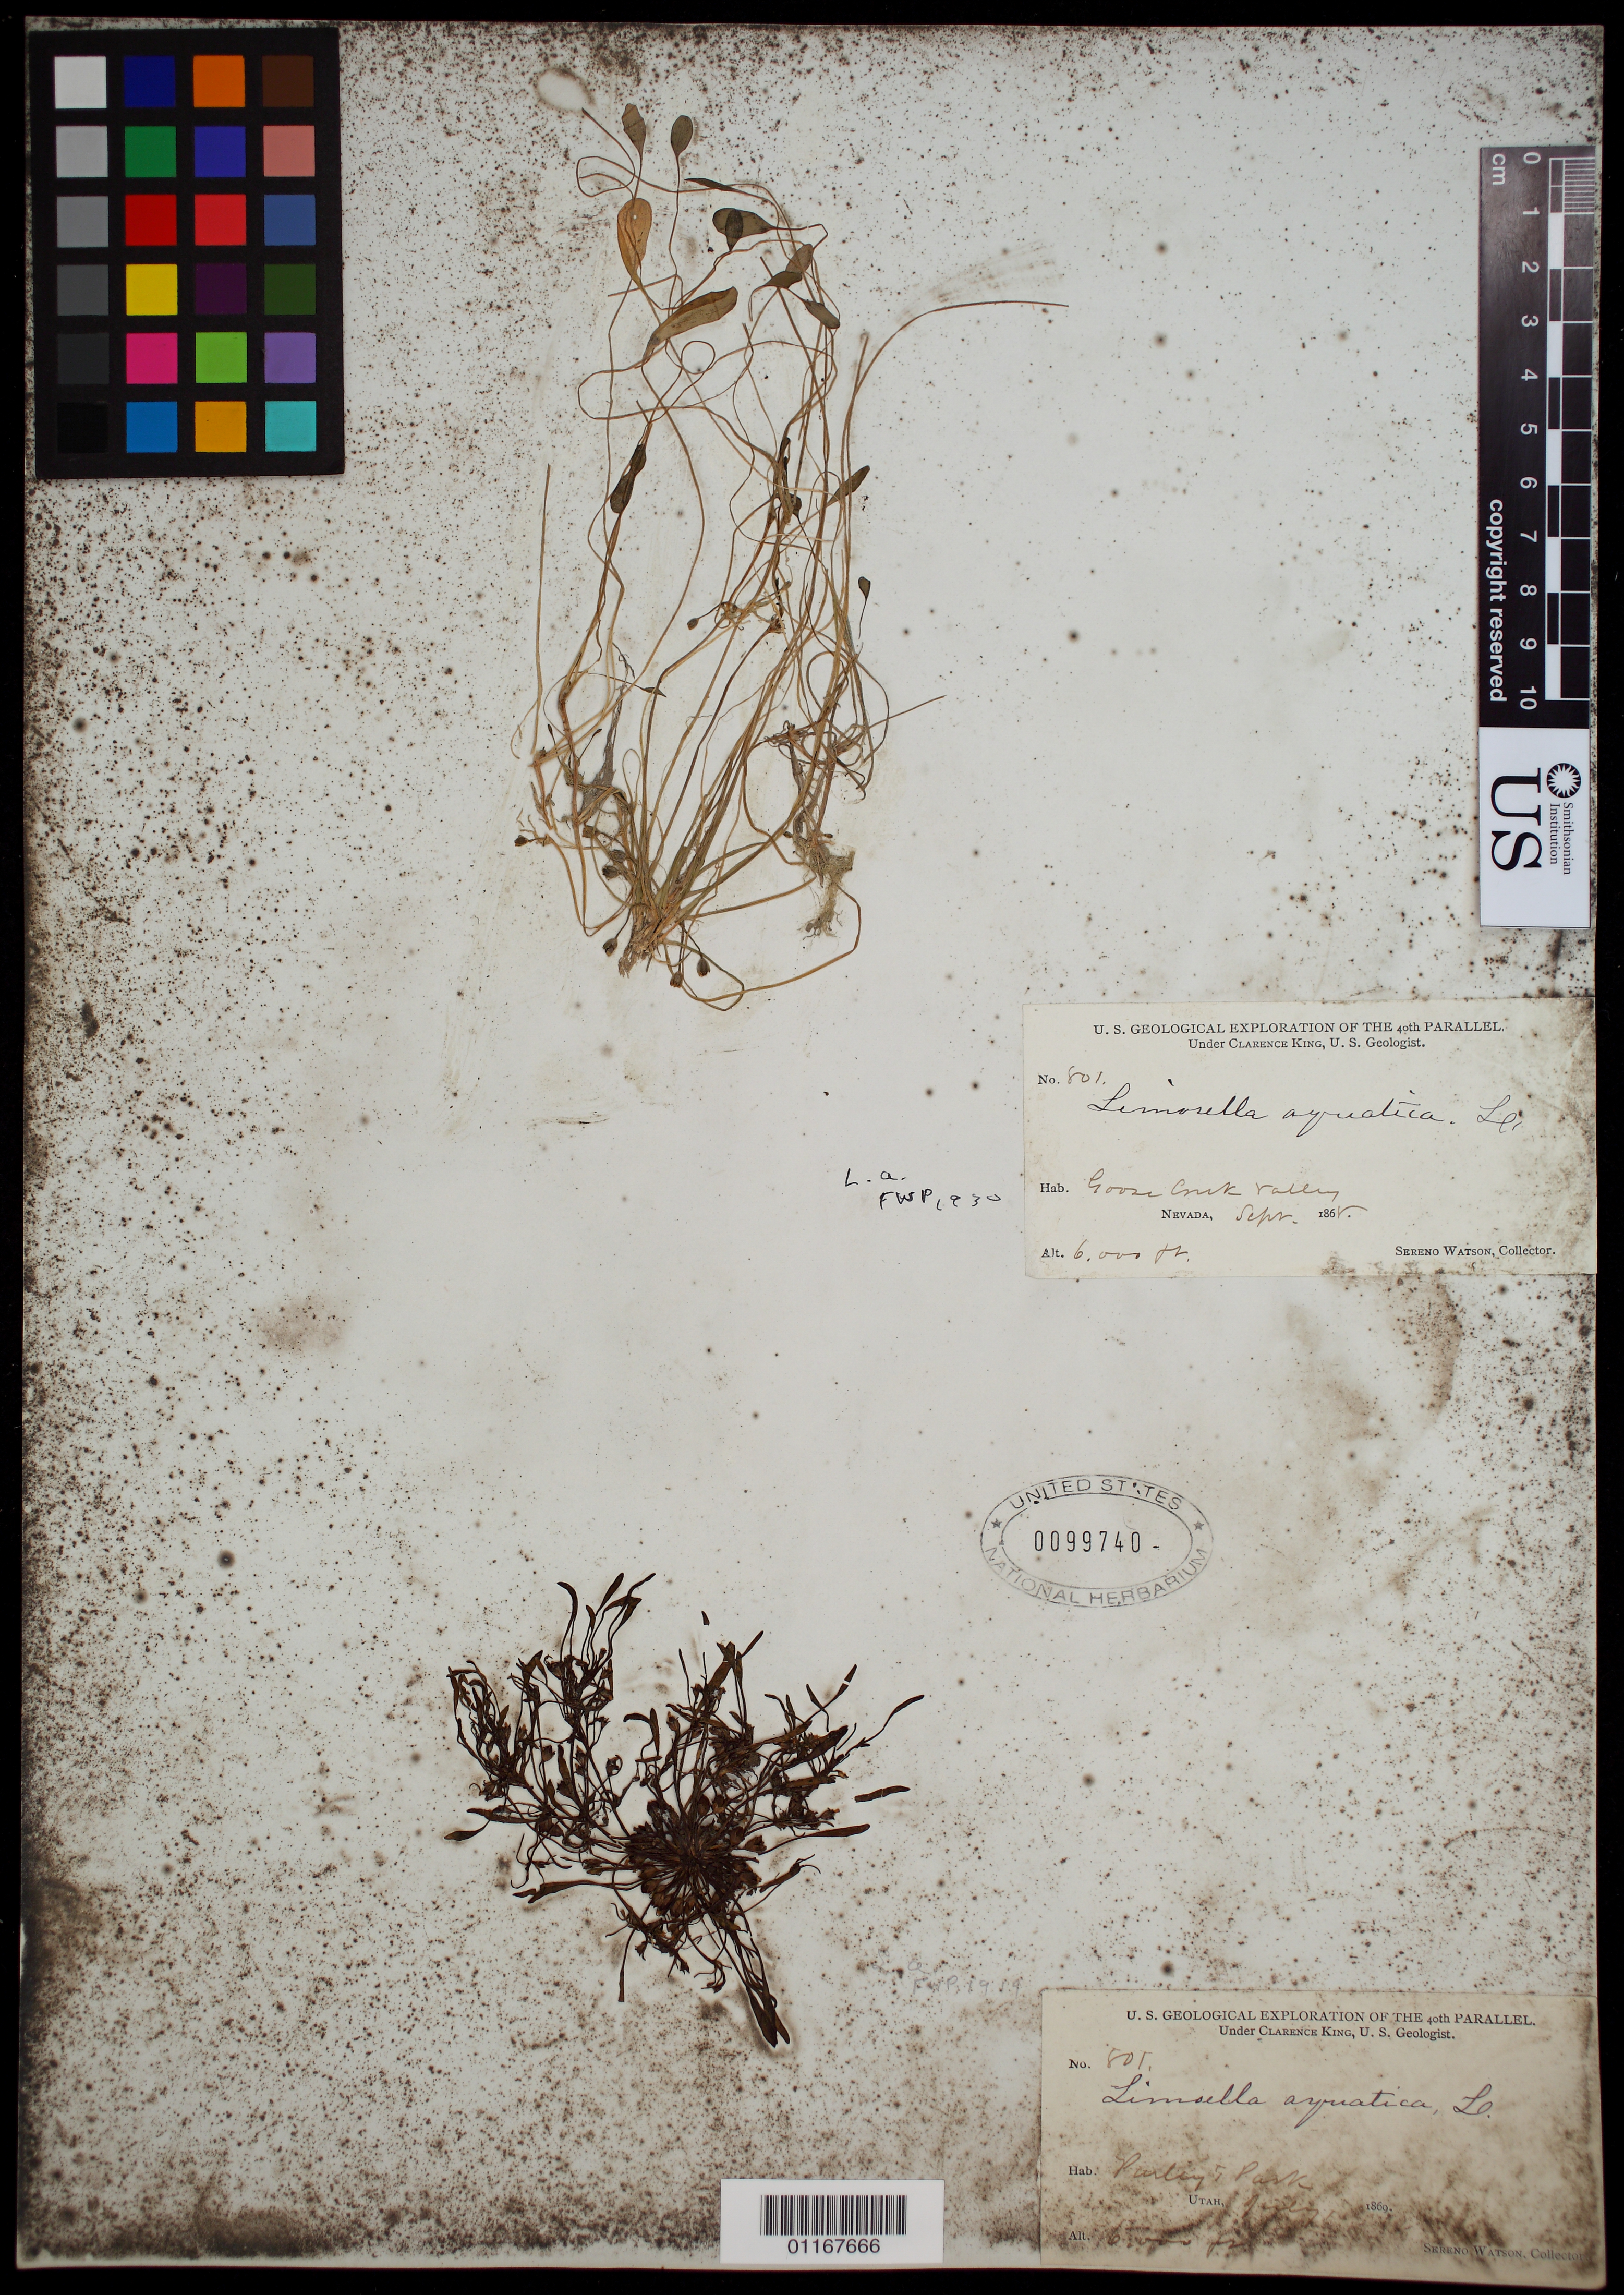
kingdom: Plantae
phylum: Tracheophyta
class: Magnoliopsida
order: Lamiales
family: Scrophulariaceae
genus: Limosella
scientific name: Limosella aquatica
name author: L.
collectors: S. Watson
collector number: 801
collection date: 1869-07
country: United States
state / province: Utah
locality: Parley's Park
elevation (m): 1829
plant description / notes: There is a secondary collection of Limosella aquatica ( col.# 801) collected by S. Watson in Goose Creek Valley, Nevada on Sept. 1868, alt. 6000 ft.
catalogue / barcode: US 99740